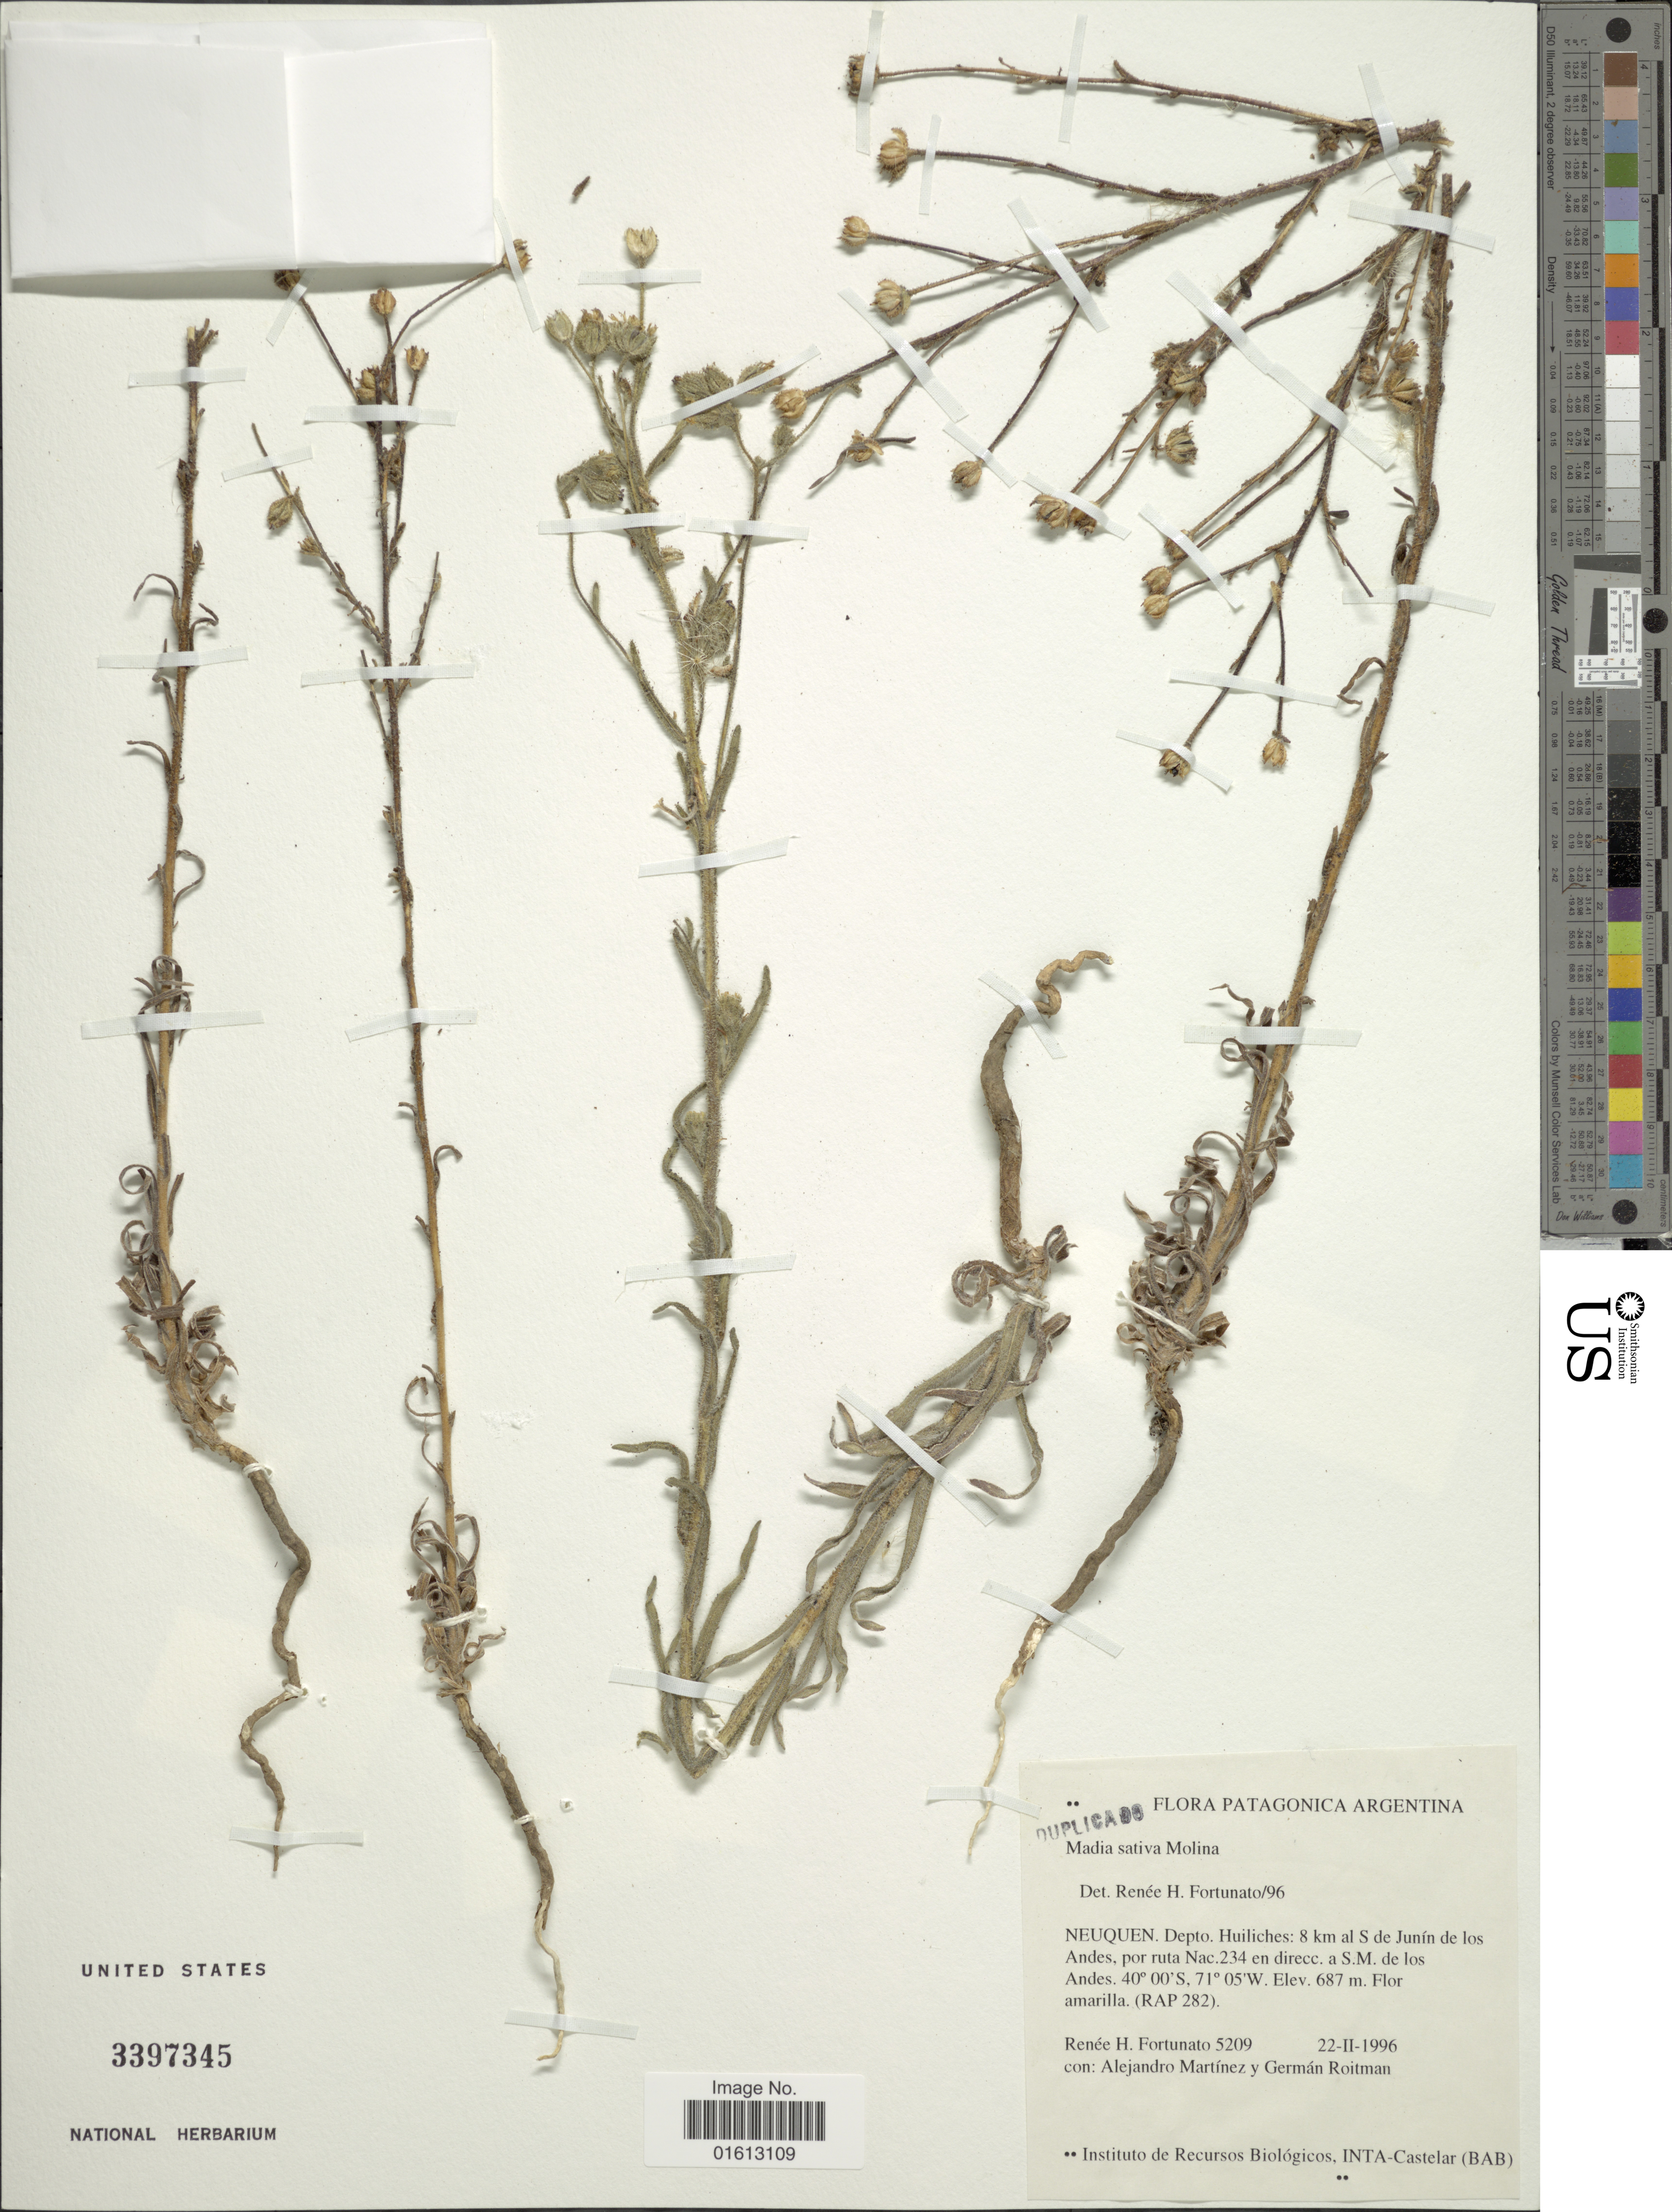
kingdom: Plantae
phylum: Tracheophyta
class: Magnoliopsida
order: Asterales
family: Asteraceae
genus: Madia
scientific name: Madia sativa subsp. sativa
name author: Molina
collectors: R. H. Fortunato, A. Martinez & G. Roitman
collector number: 5209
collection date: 1996-02-22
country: Argentina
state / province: Neuquen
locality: Argentina, Neuquen. Depto. Huiliches: 8 km al S de Junín de los Andes, por ruta Nac. 234 en direcc. a. S.M. de los Andes.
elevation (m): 687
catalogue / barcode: US 3397345